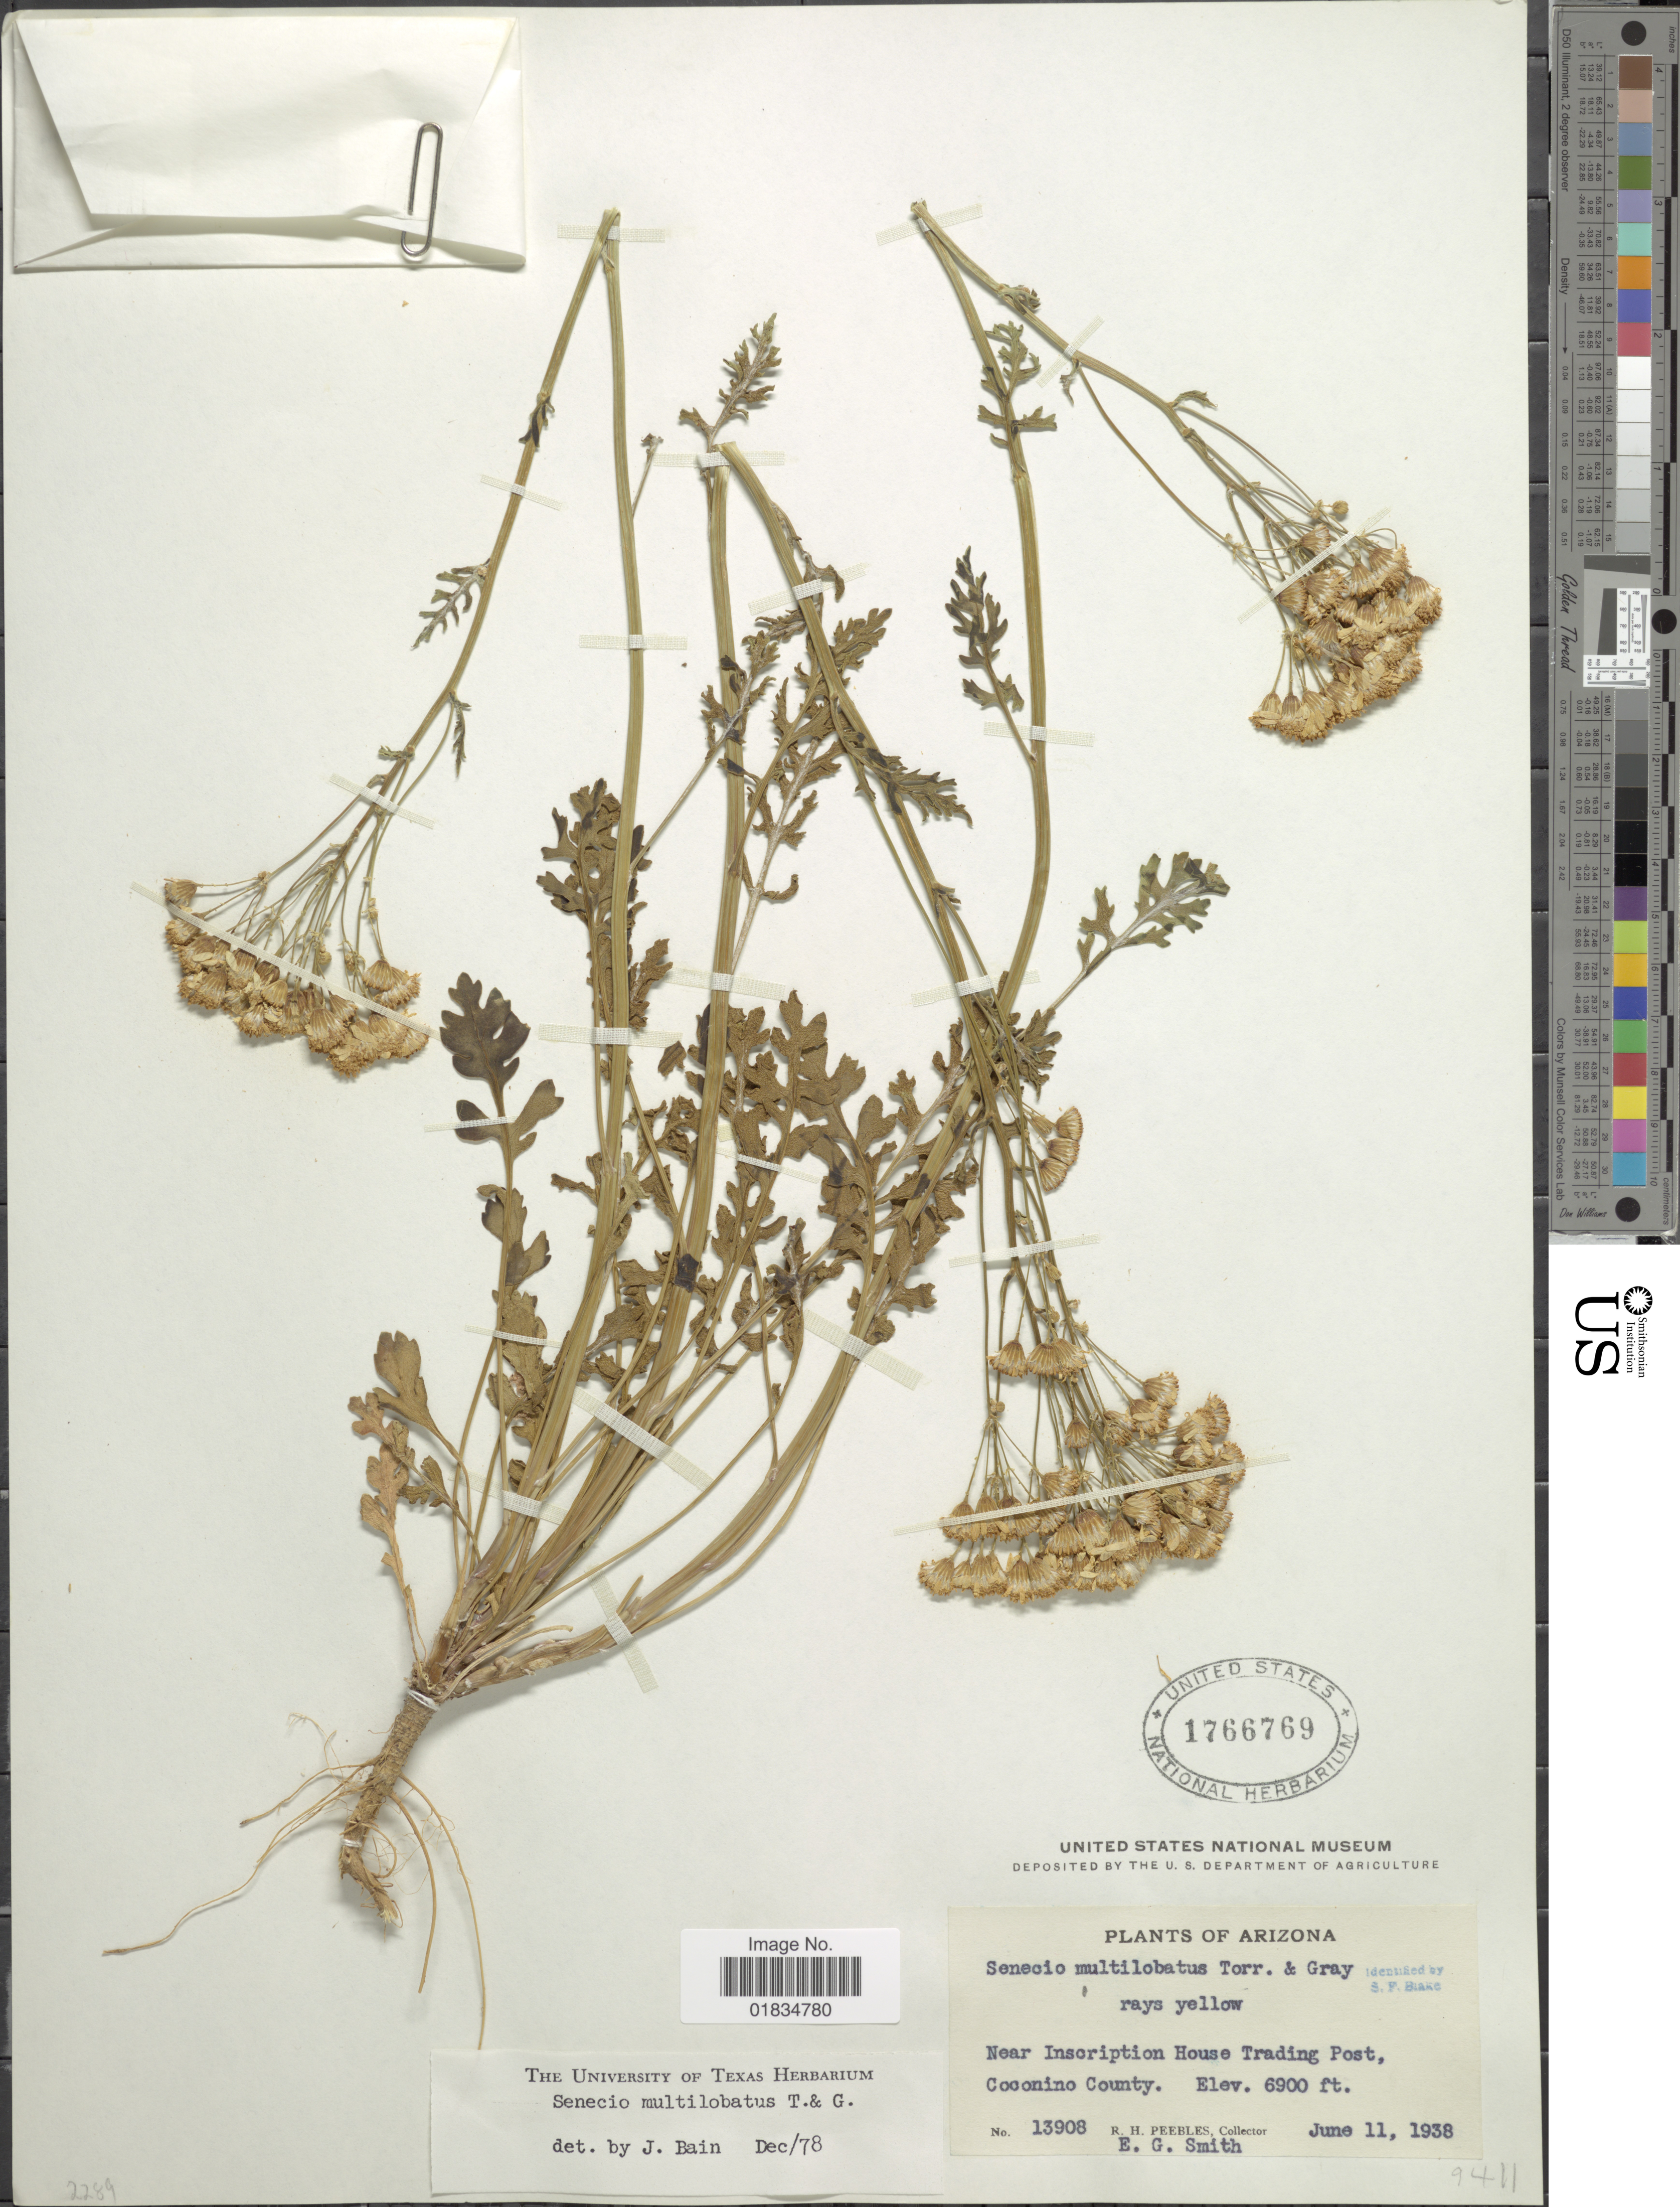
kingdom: Plantae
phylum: Tracheophyta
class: Magnoliopsida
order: Asterales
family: Asteraceae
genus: Senecio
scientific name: Senecio multicapitatus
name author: Greenm.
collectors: R. H. Peebles & E. G. Smith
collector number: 13908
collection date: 1938-06-11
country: United States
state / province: Arizona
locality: Near Inscription House rading Post, Coconino County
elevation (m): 2103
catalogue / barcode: US 1766769